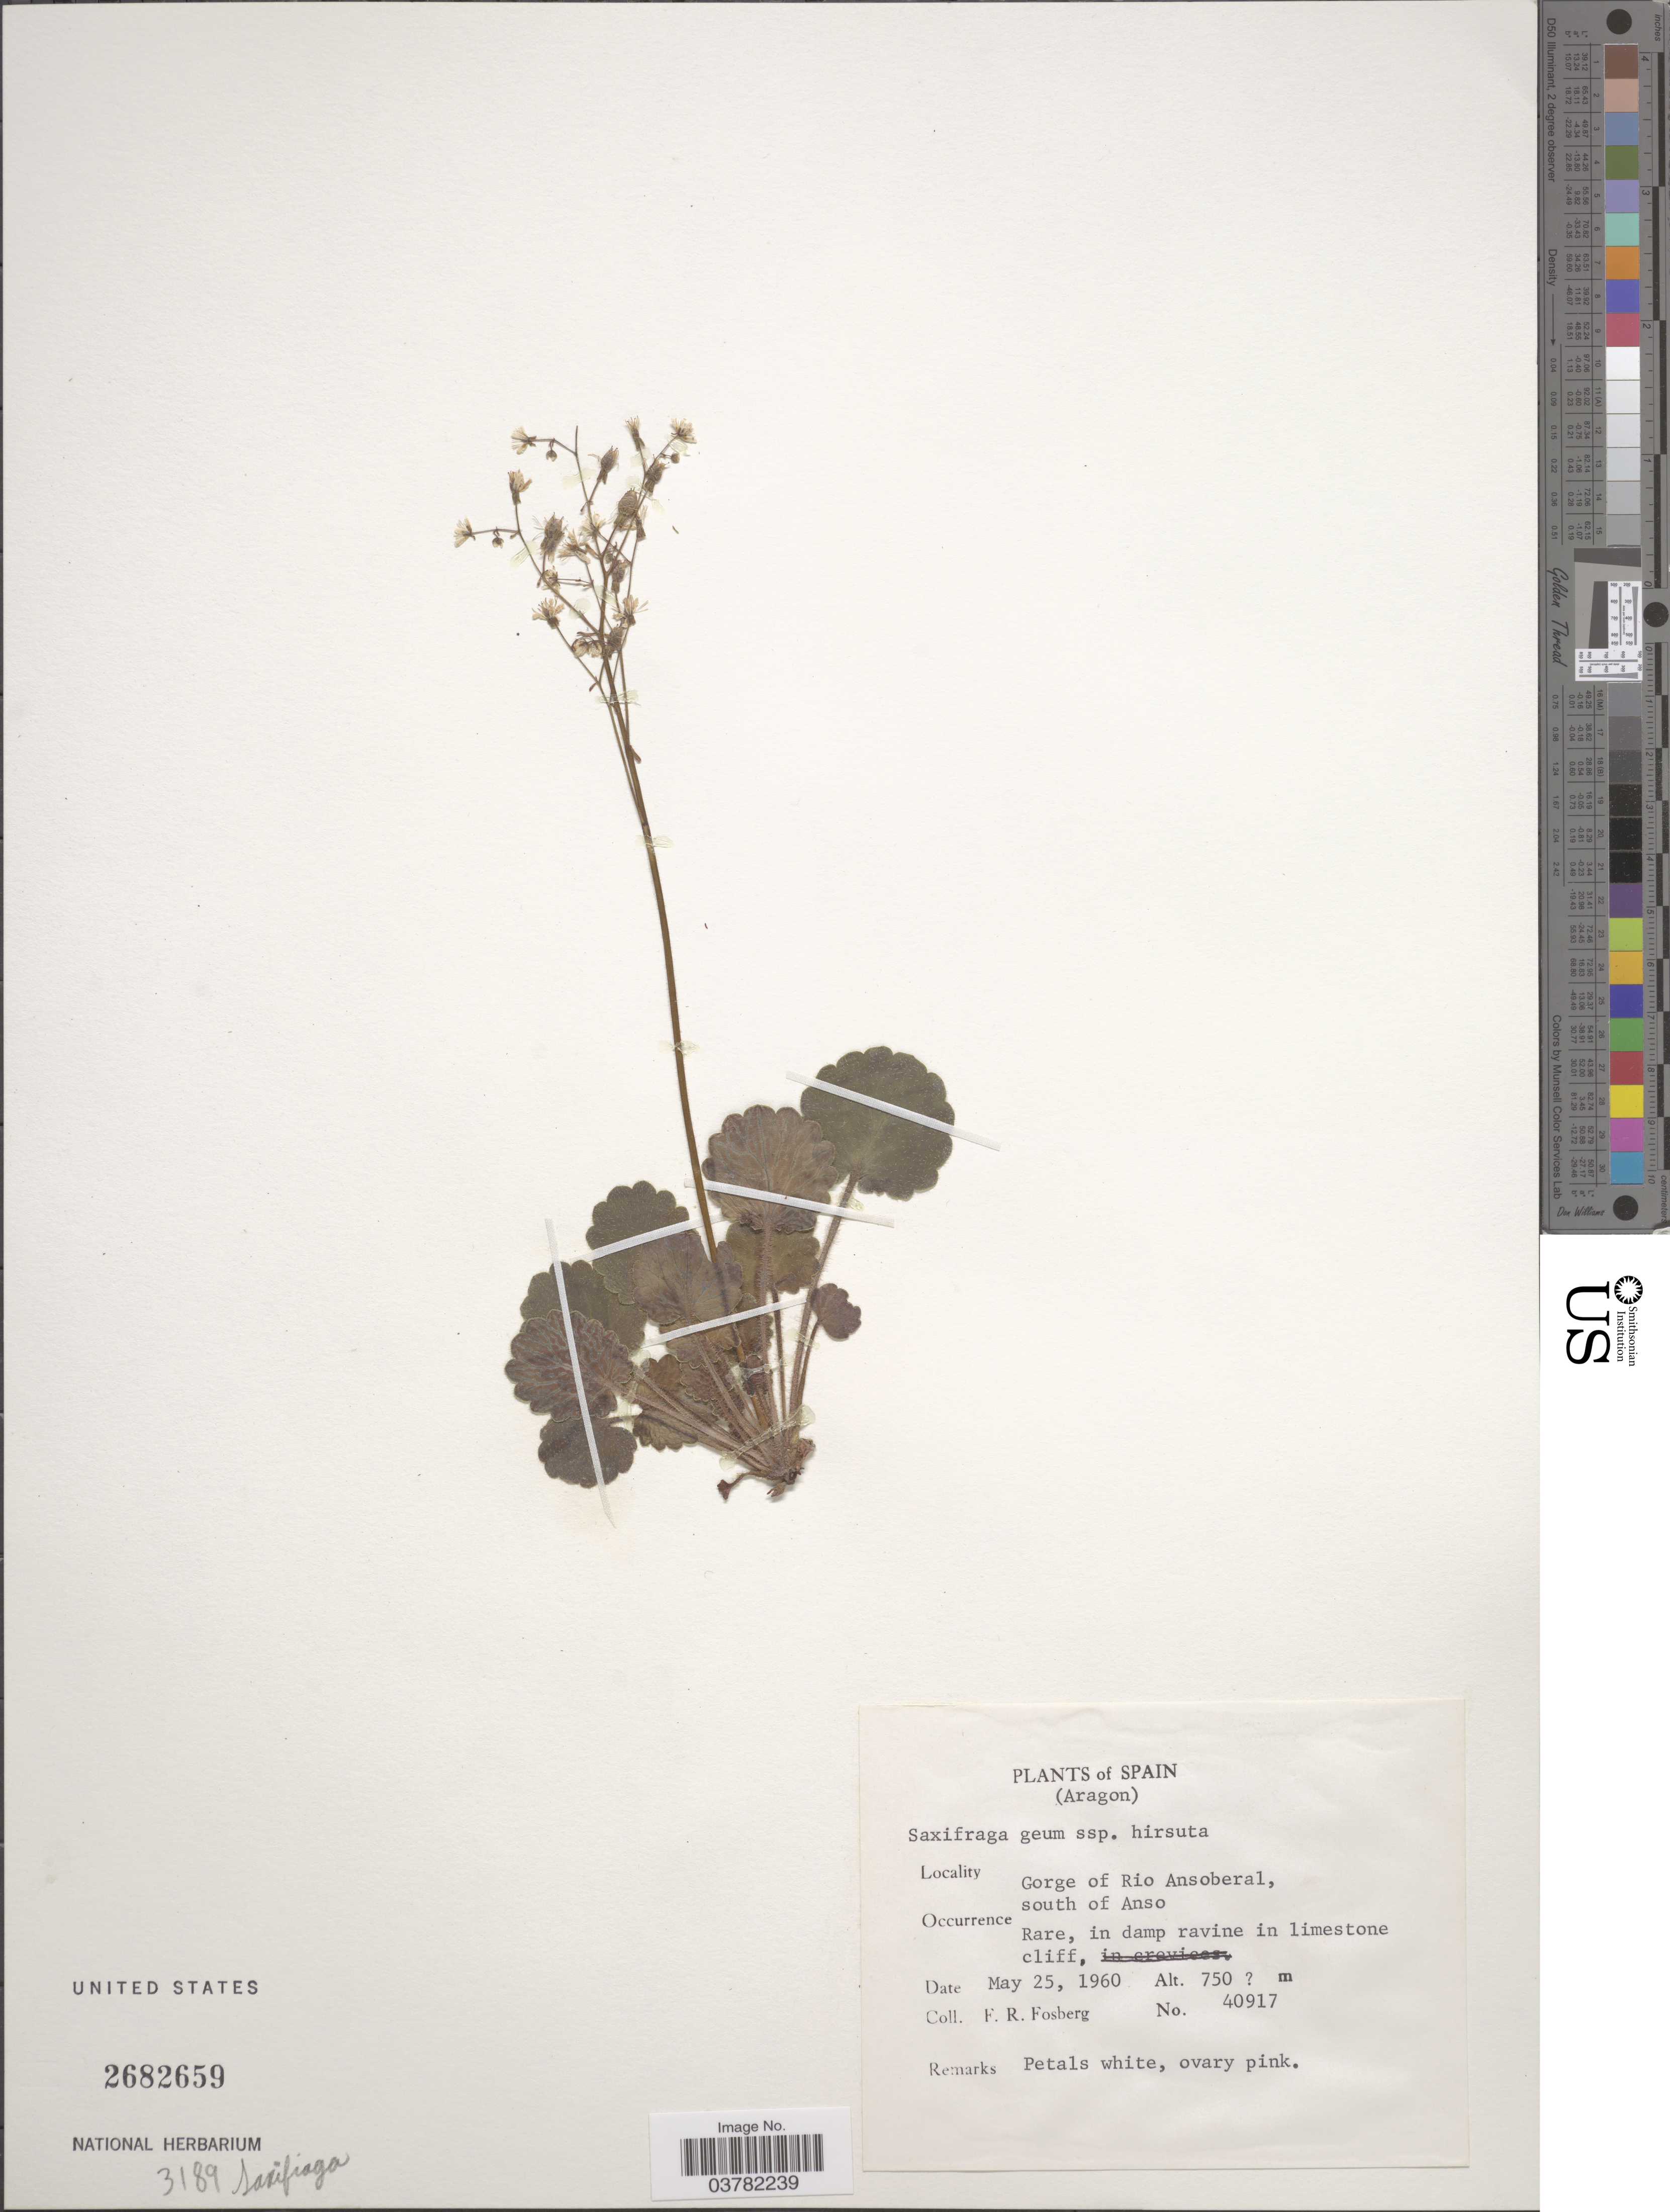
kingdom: Plantae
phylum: Tracheophyta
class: Magnoliopsida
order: Saxifragales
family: Saxifragaceae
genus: Saxifraga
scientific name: Saxifraga geum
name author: L.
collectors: F. R. Fosberg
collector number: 40917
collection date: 1960-05-25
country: Spain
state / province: Aragón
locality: Gorge of Rio Ansoberal, south of Anso.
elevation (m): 750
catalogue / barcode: US 2682659